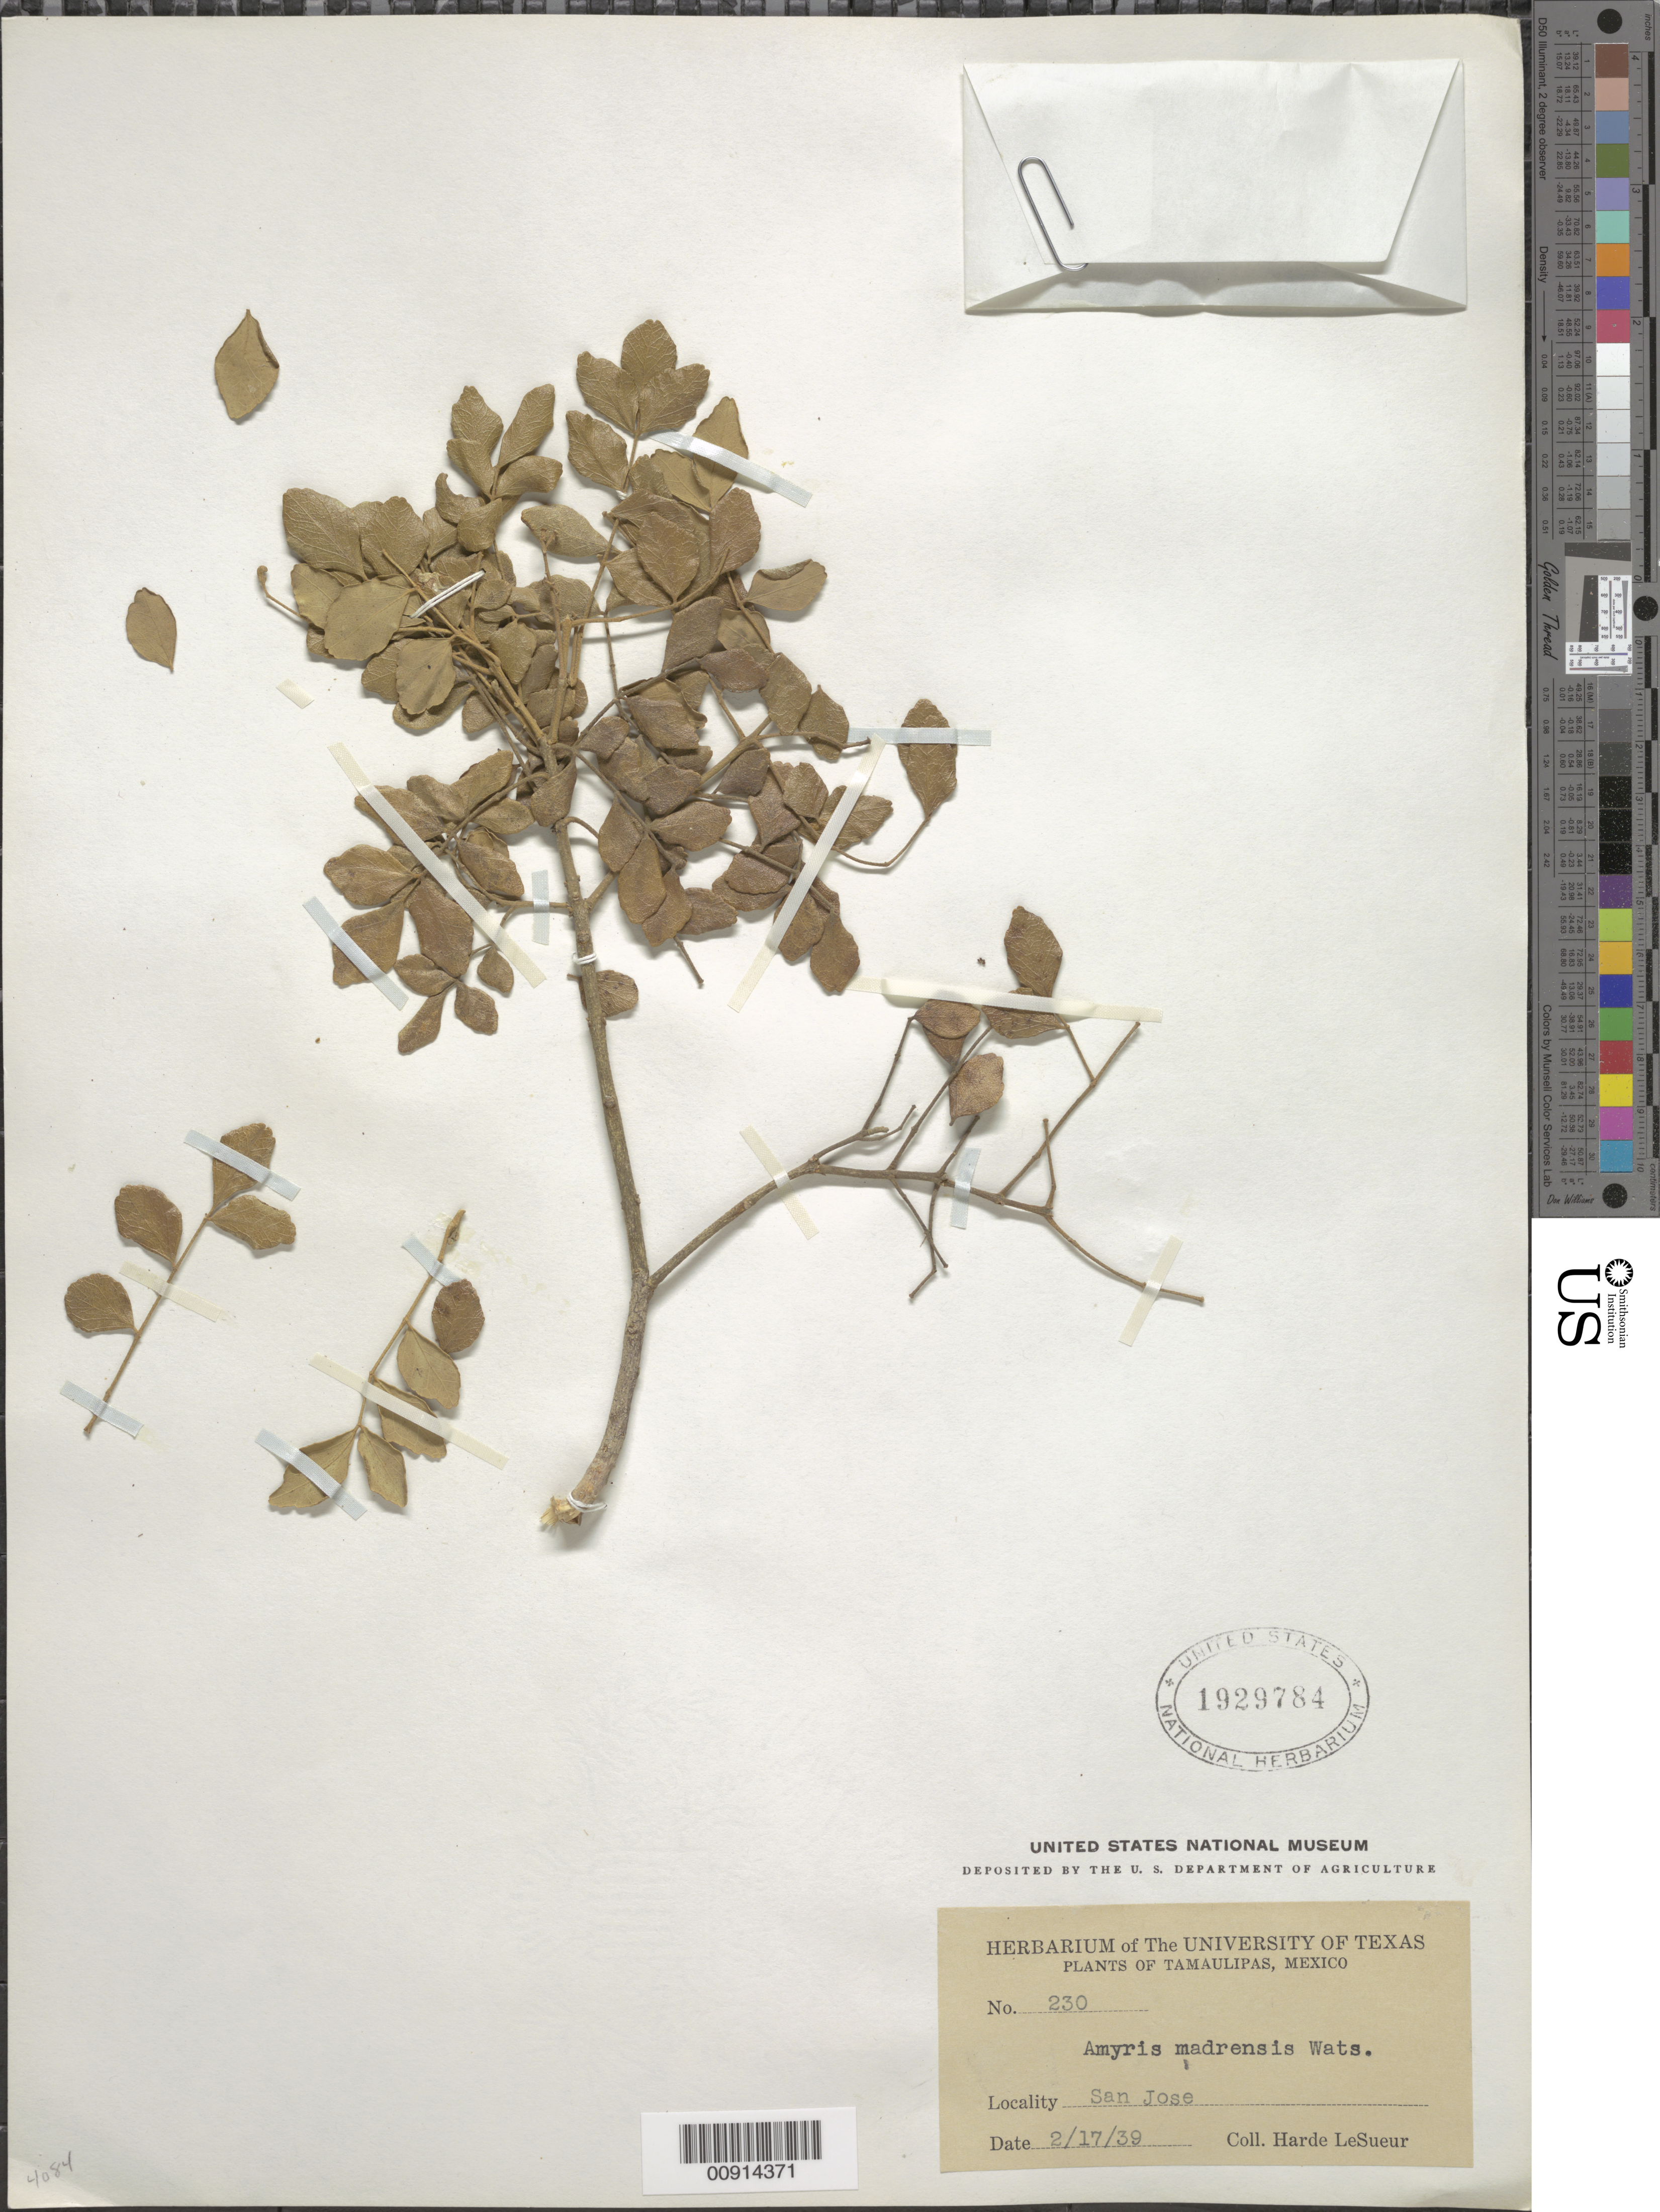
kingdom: Plantae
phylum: Tracheophyta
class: Magnoliopsida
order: Sapindales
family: Rutaceae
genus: Amyris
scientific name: Amyris madrensis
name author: S. Watson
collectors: D. H. LeSueur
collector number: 230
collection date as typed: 17 Feb 1939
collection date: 1939-02-17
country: Mexico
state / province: Tamaulipas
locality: San José, Tamaulipas.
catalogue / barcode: US 1929784